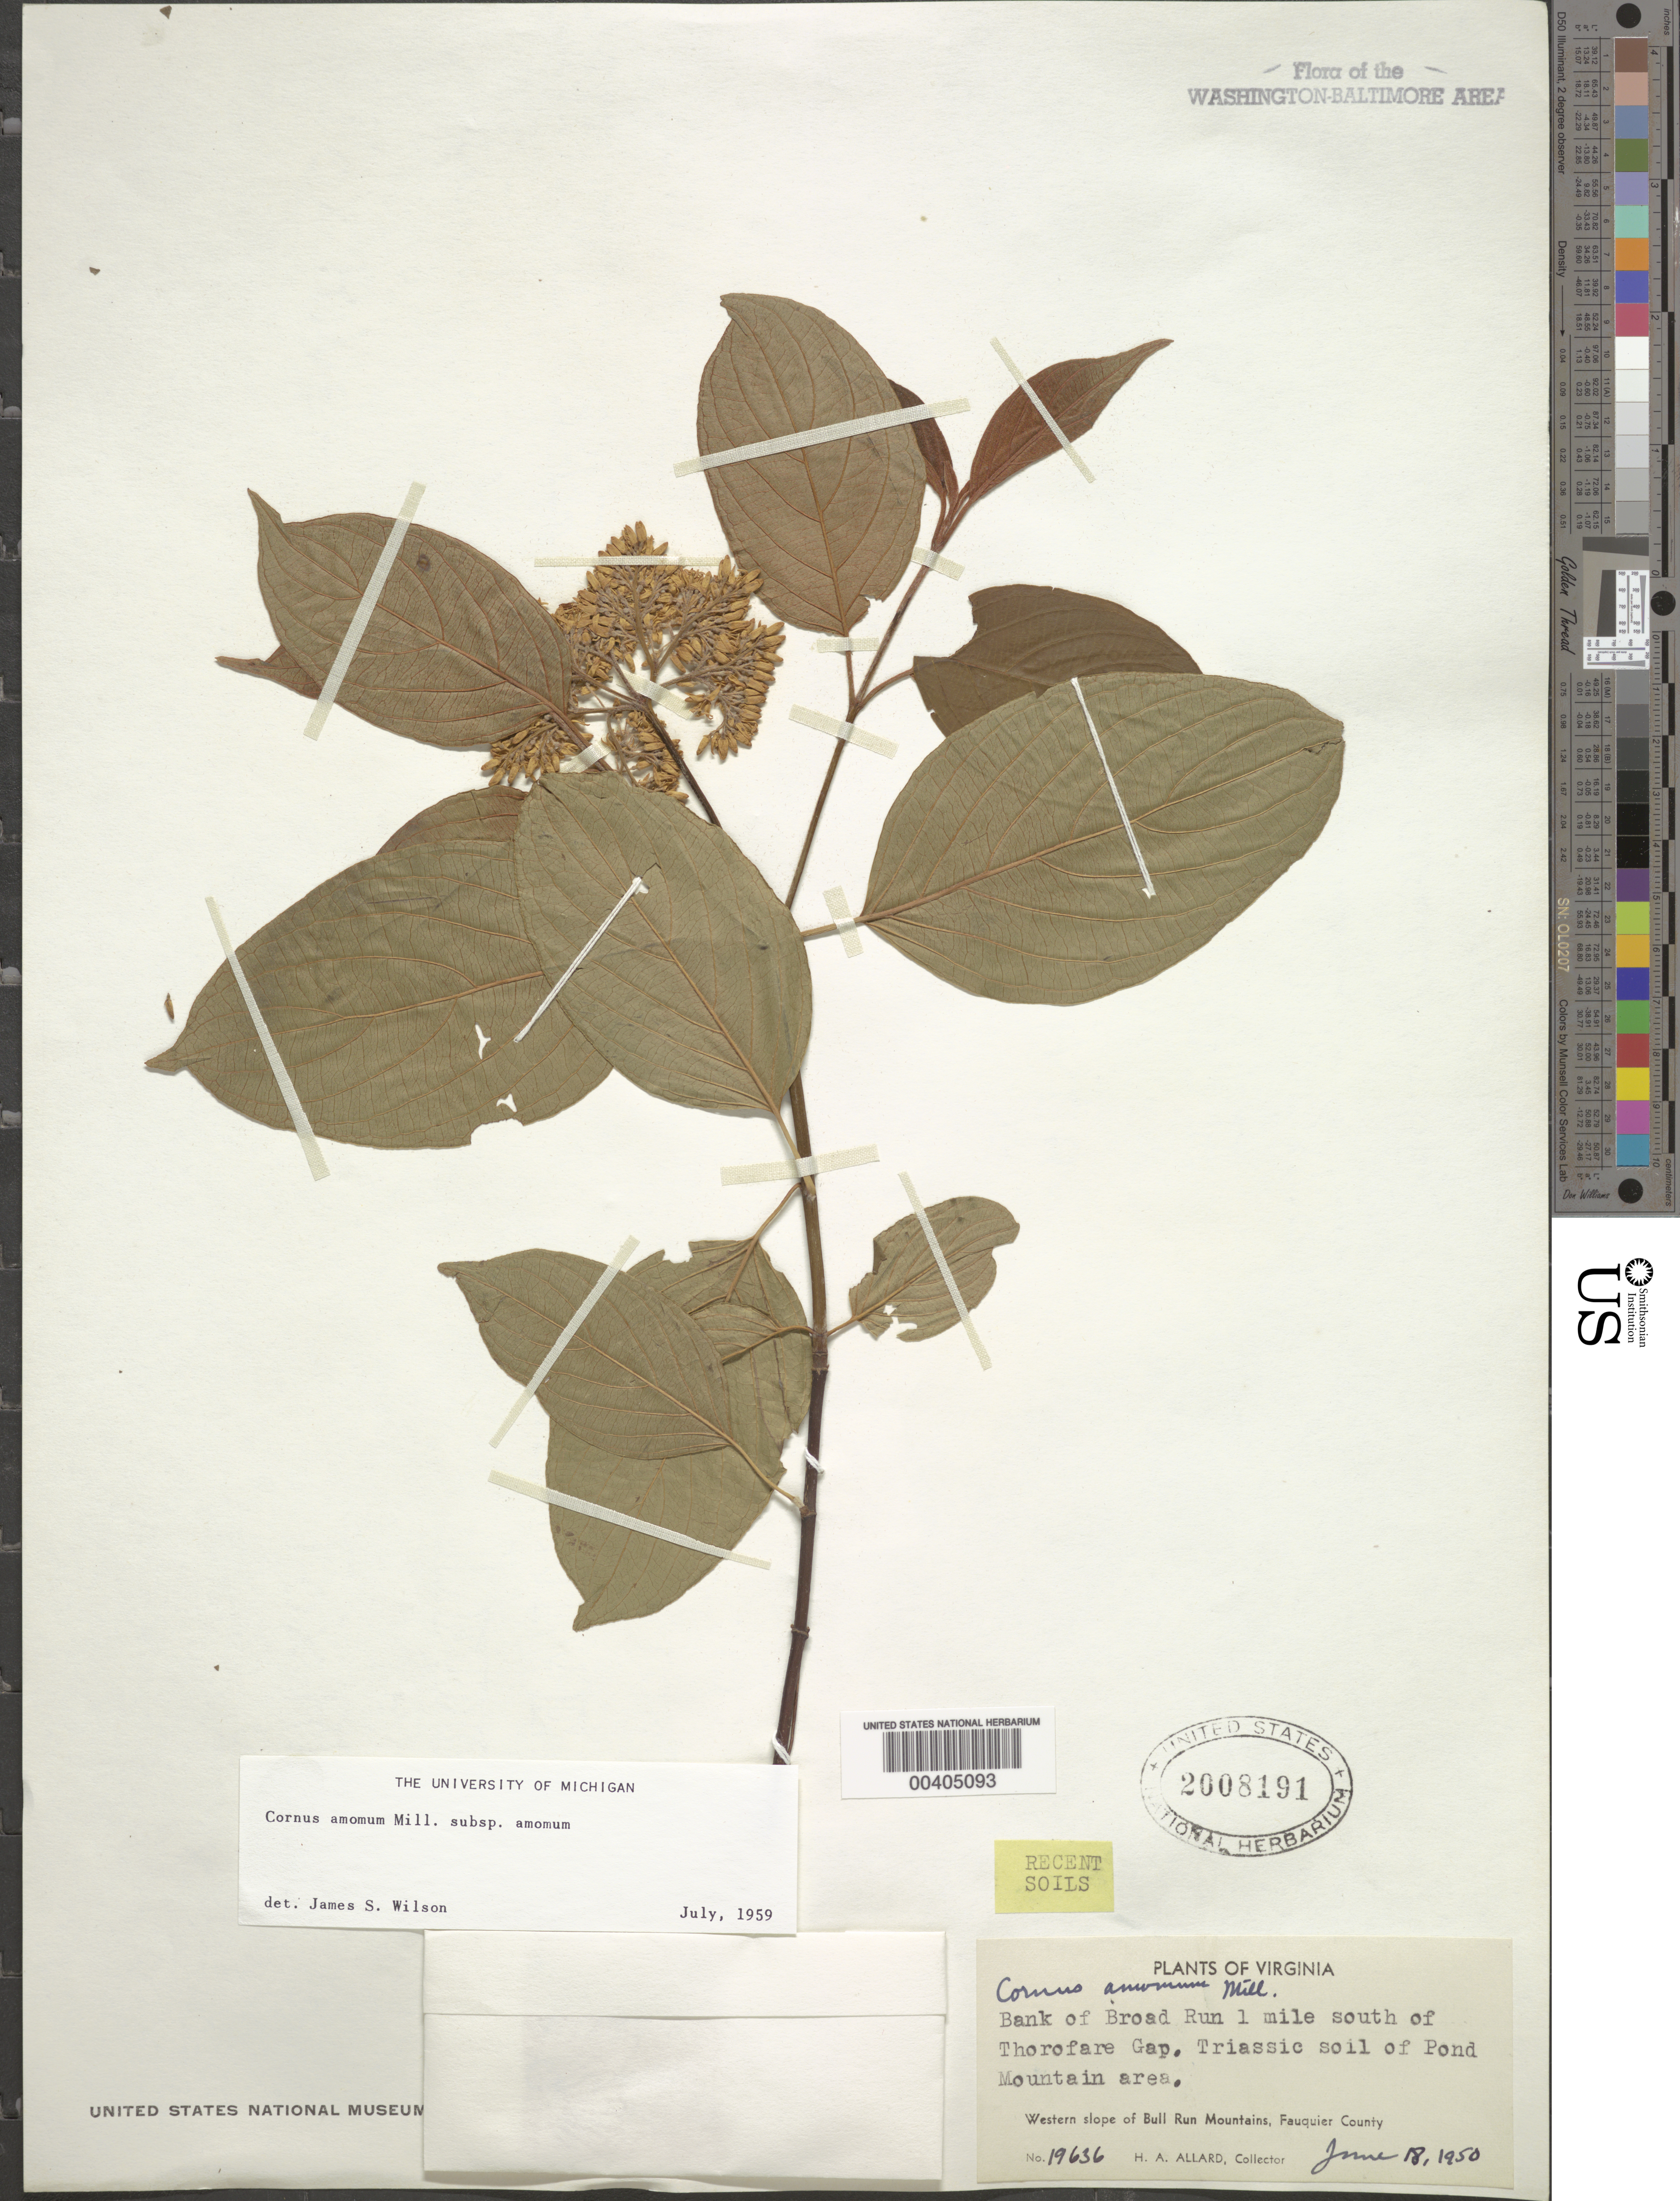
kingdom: Plantae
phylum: Tracheophyta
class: Magnoliopsida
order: Cornales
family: Cornaceae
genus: Cornus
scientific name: Cornus amomum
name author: Mill.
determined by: Wilson, J. S., (MICH), University of Michigan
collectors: H. A. Allard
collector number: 19636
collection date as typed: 18 Jun 1950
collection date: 1950-06-18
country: United States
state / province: Virginia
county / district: Fauquier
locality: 1 mi. S of Thorofare Gap, Pond Mountain Area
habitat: Bank, recent soils, triassic soil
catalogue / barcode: US 2008191